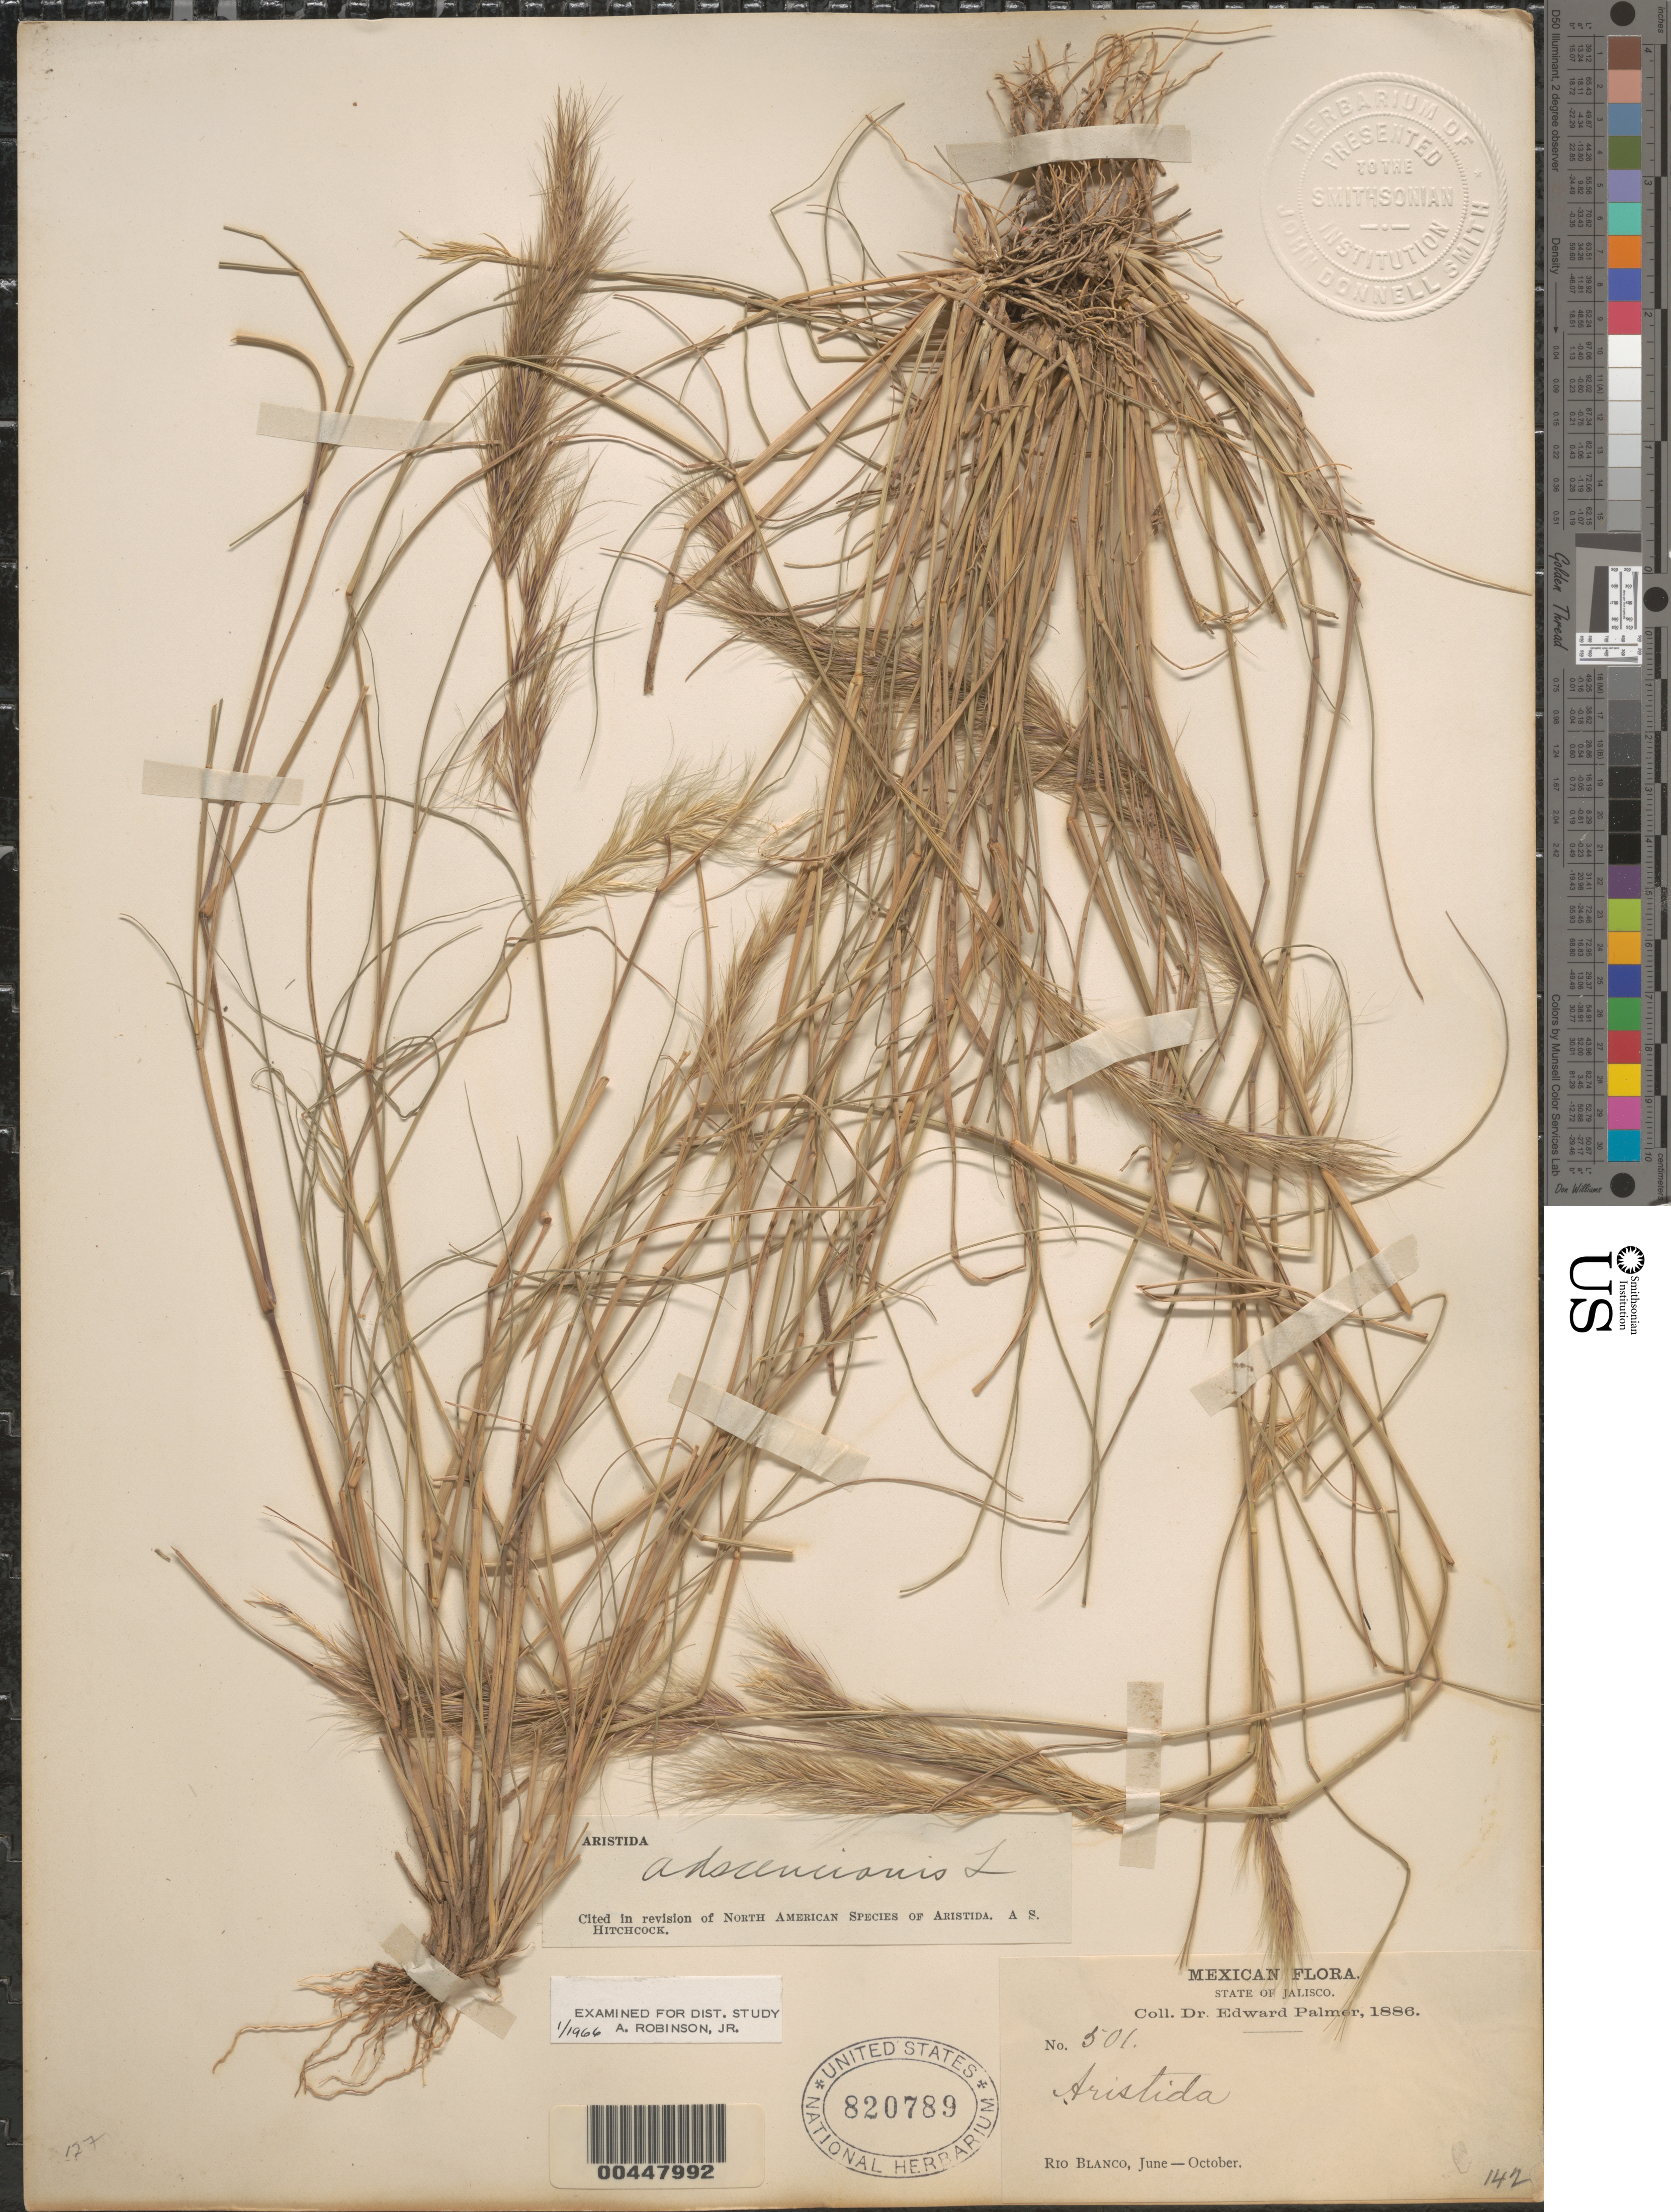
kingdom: Plantae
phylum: Tracheophyta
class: Liliopsida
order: Poales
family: Poaceae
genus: Aristida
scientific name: Aristida adscensionis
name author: L.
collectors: E. Palmer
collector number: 501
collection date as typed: Jun 1886 to Oct 1886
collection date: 1886-06/1886-10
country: Mexico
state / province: Jalisco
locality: Rio Blanco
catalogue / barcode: US 820789